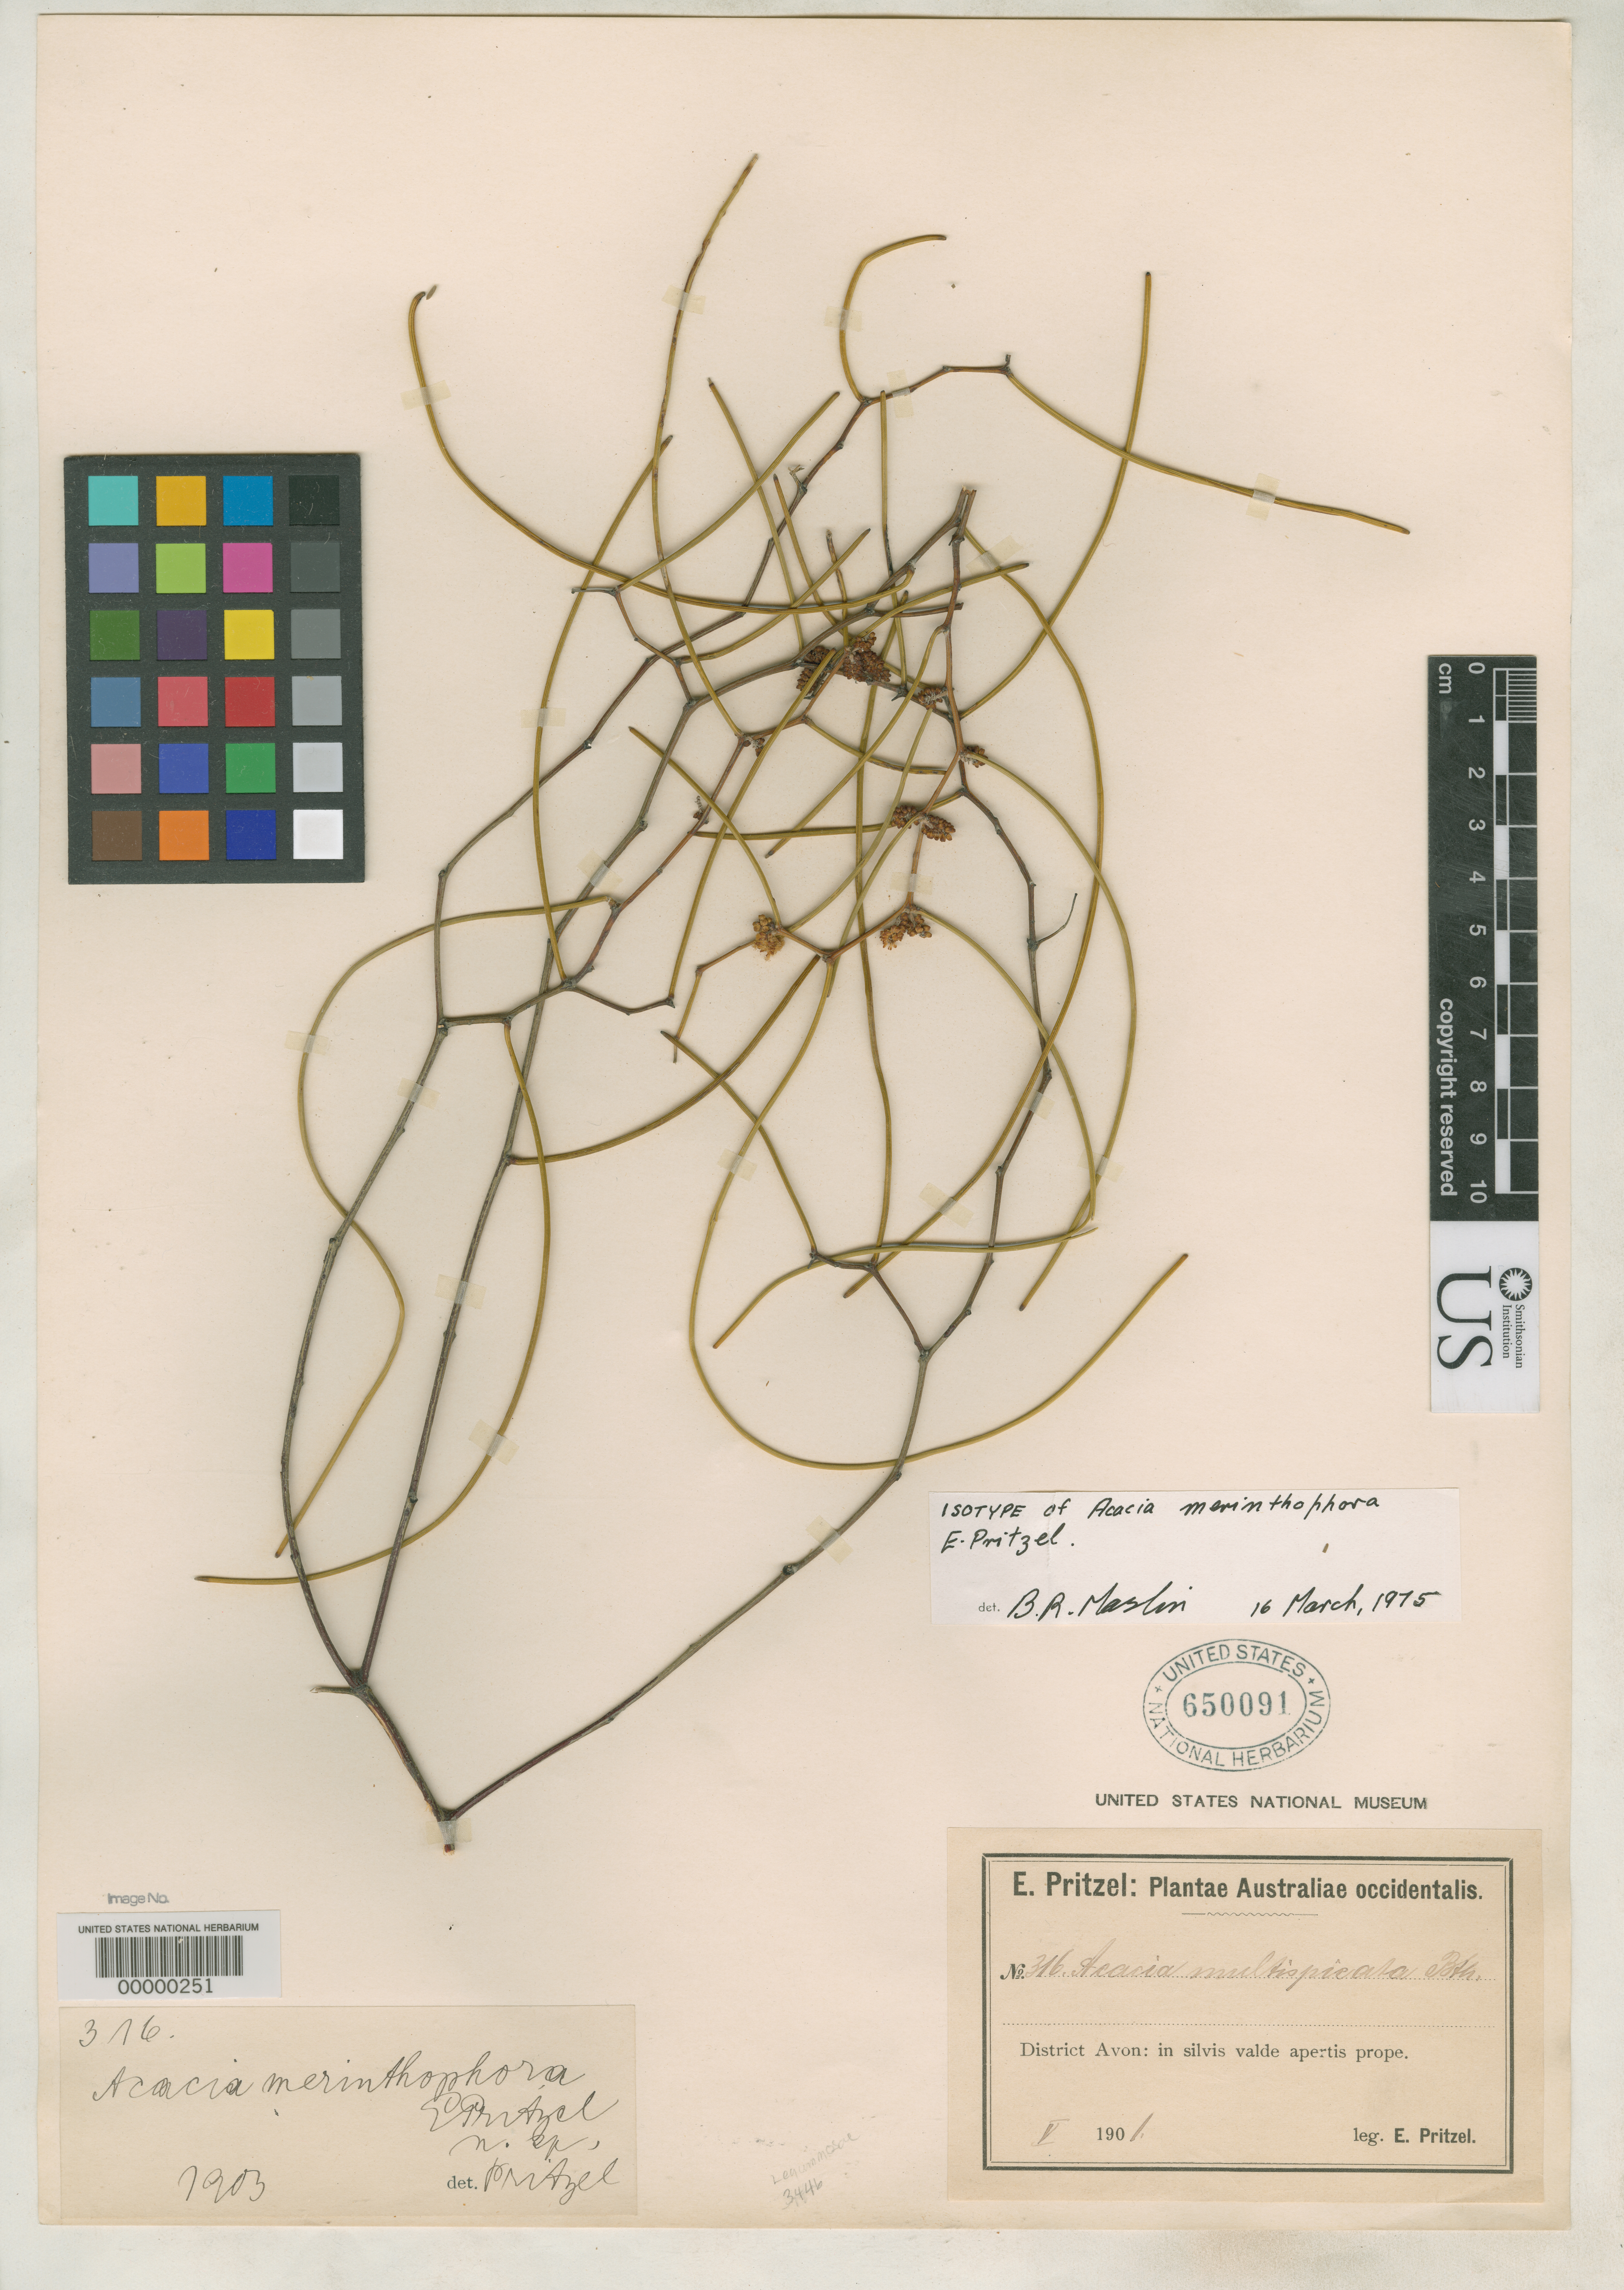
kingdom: Plantae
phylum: Tracheophyta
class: Magnoliopsida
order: Fabales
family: Fabaceae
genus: Acacia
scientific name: Acacia merinthophora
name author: E. Pritz.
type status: Isotype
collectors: E. G. Pritzel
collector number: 316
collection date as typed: May 1901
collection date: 1901-05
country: Australia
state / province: Western Australia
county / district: Avon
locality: Near Tammin.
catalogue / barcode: US 650091